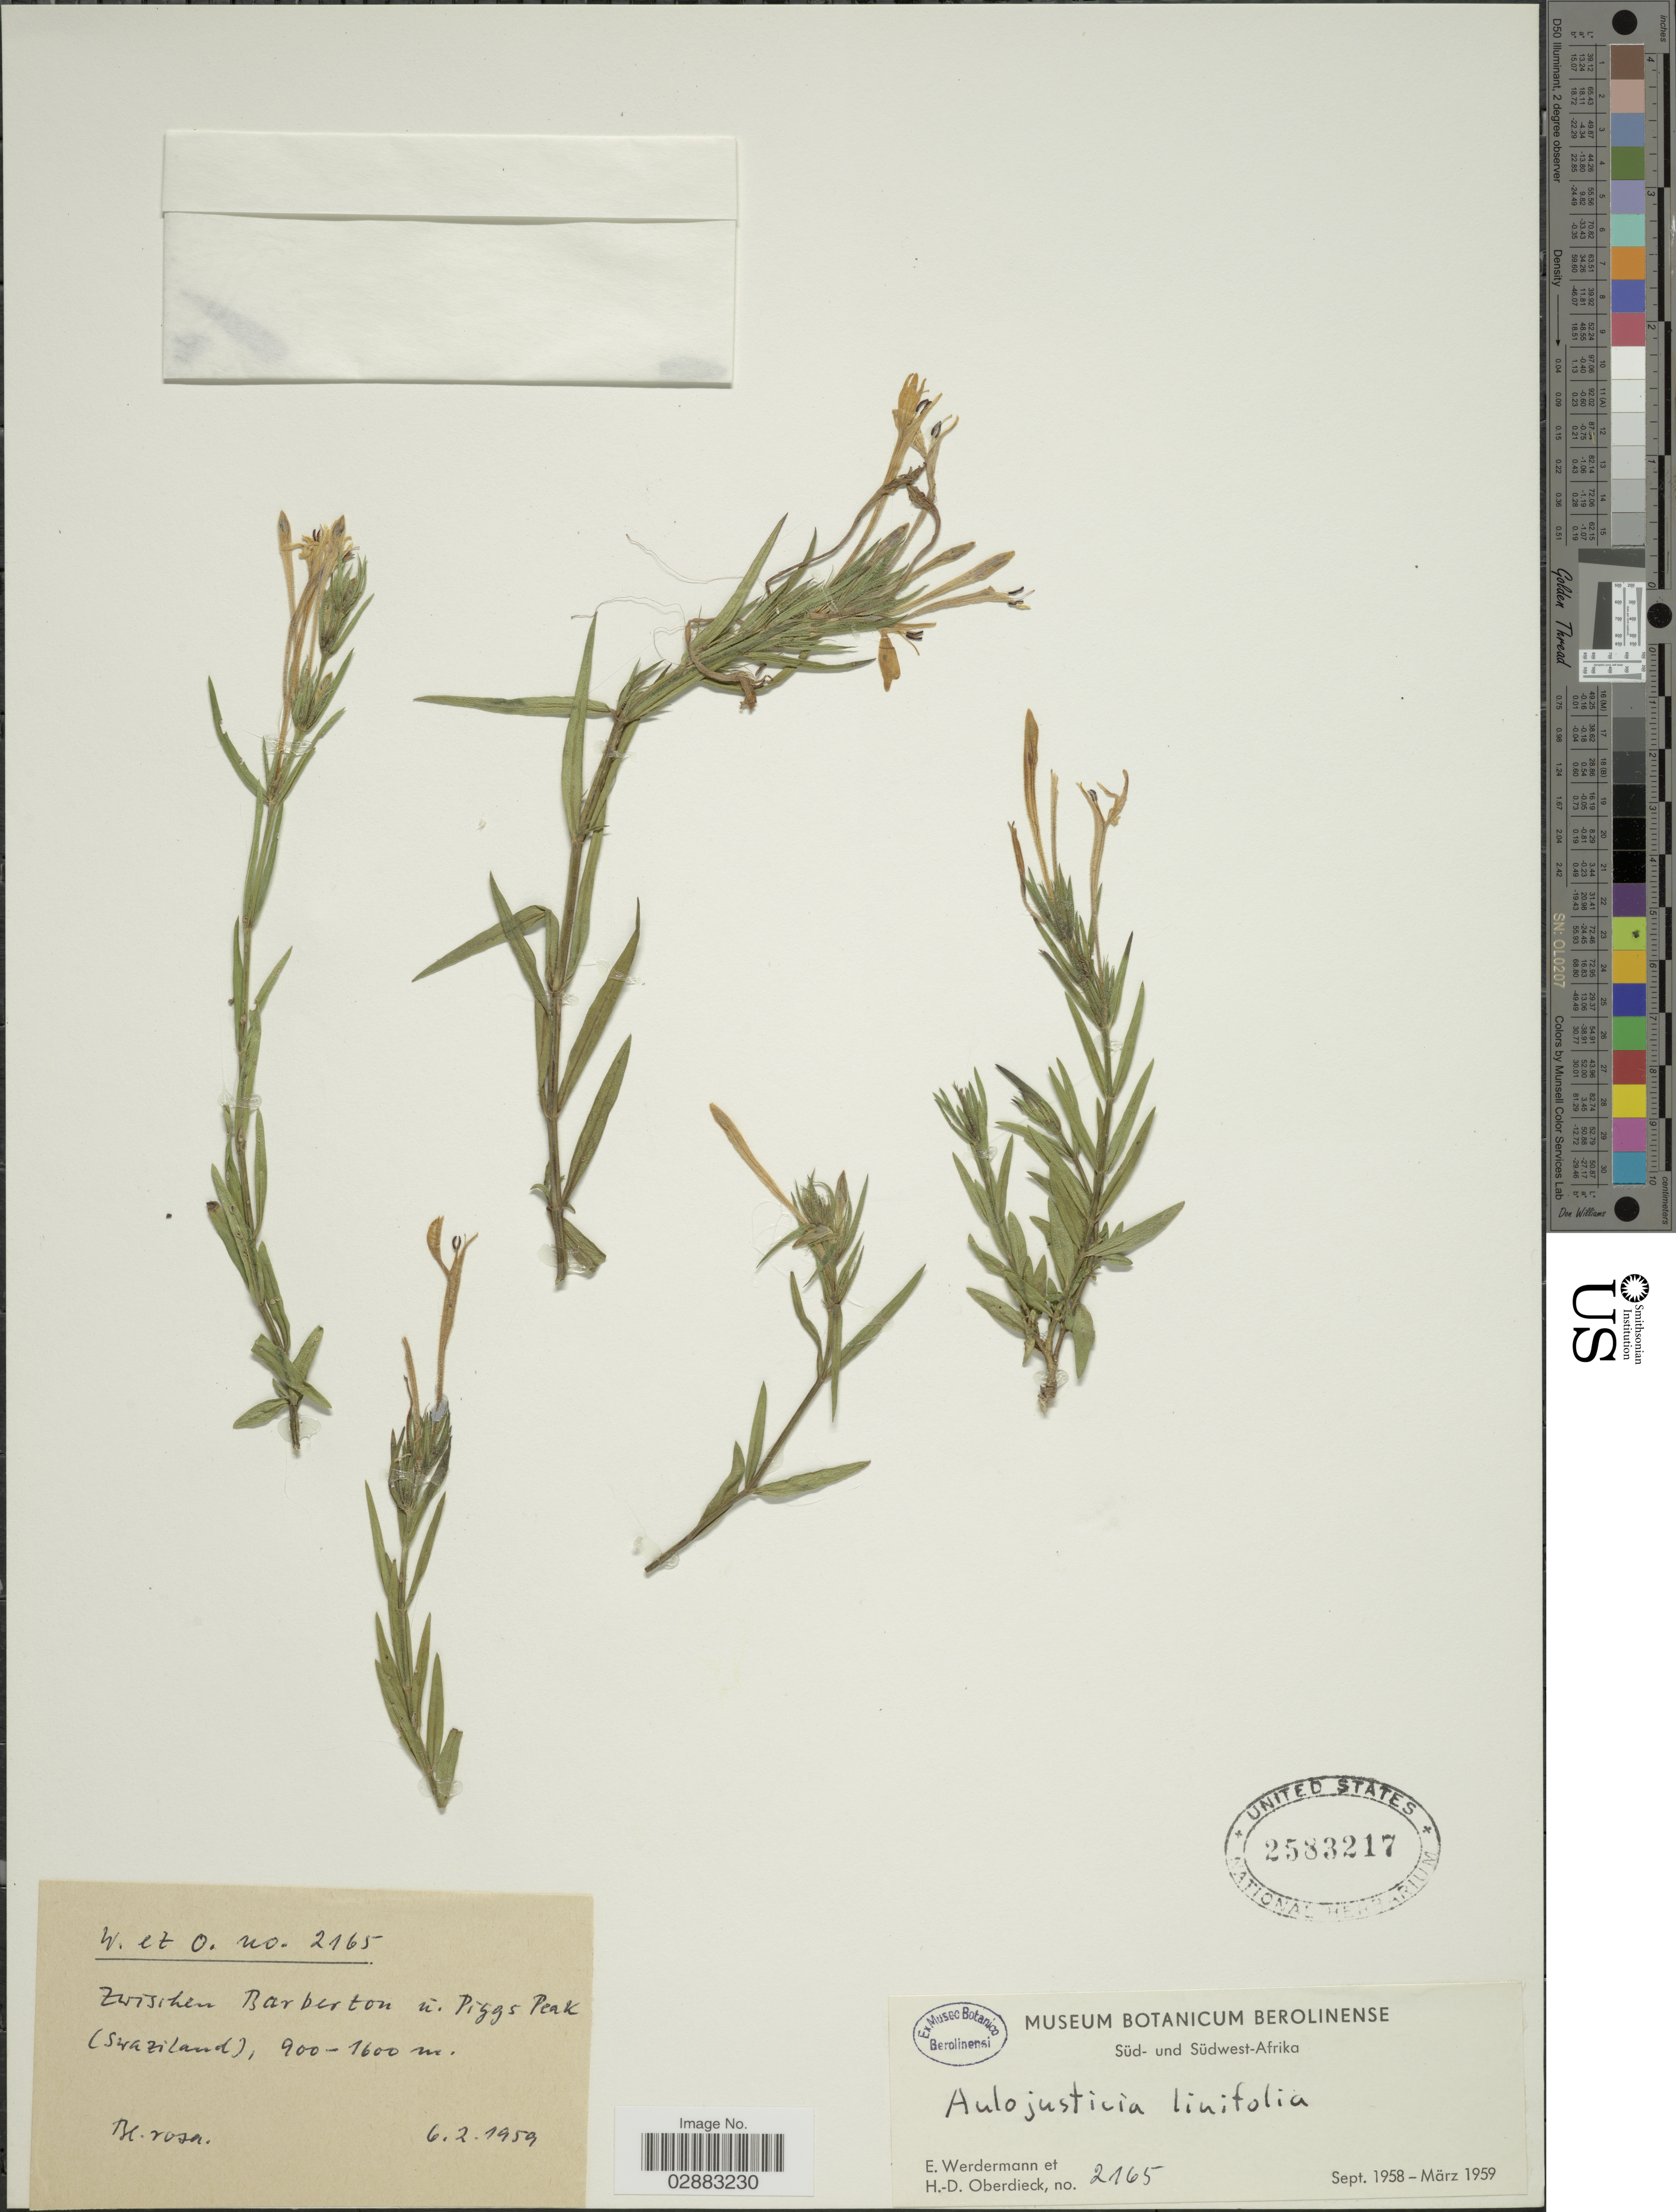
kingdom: Plantae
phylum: Tracheophyta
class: Magnoliopsida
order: Lamiales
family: Acanthaceae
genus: Aulojusticia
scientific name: Aulojusticia linifolia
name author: Lindau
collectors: E. Wedermann & H. Oberdieck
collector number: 2165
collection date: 1959-02-06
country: Eswatini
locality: Zwischen Barberton ü. Piggs Peak.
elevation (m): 900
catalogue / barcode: US 2583217